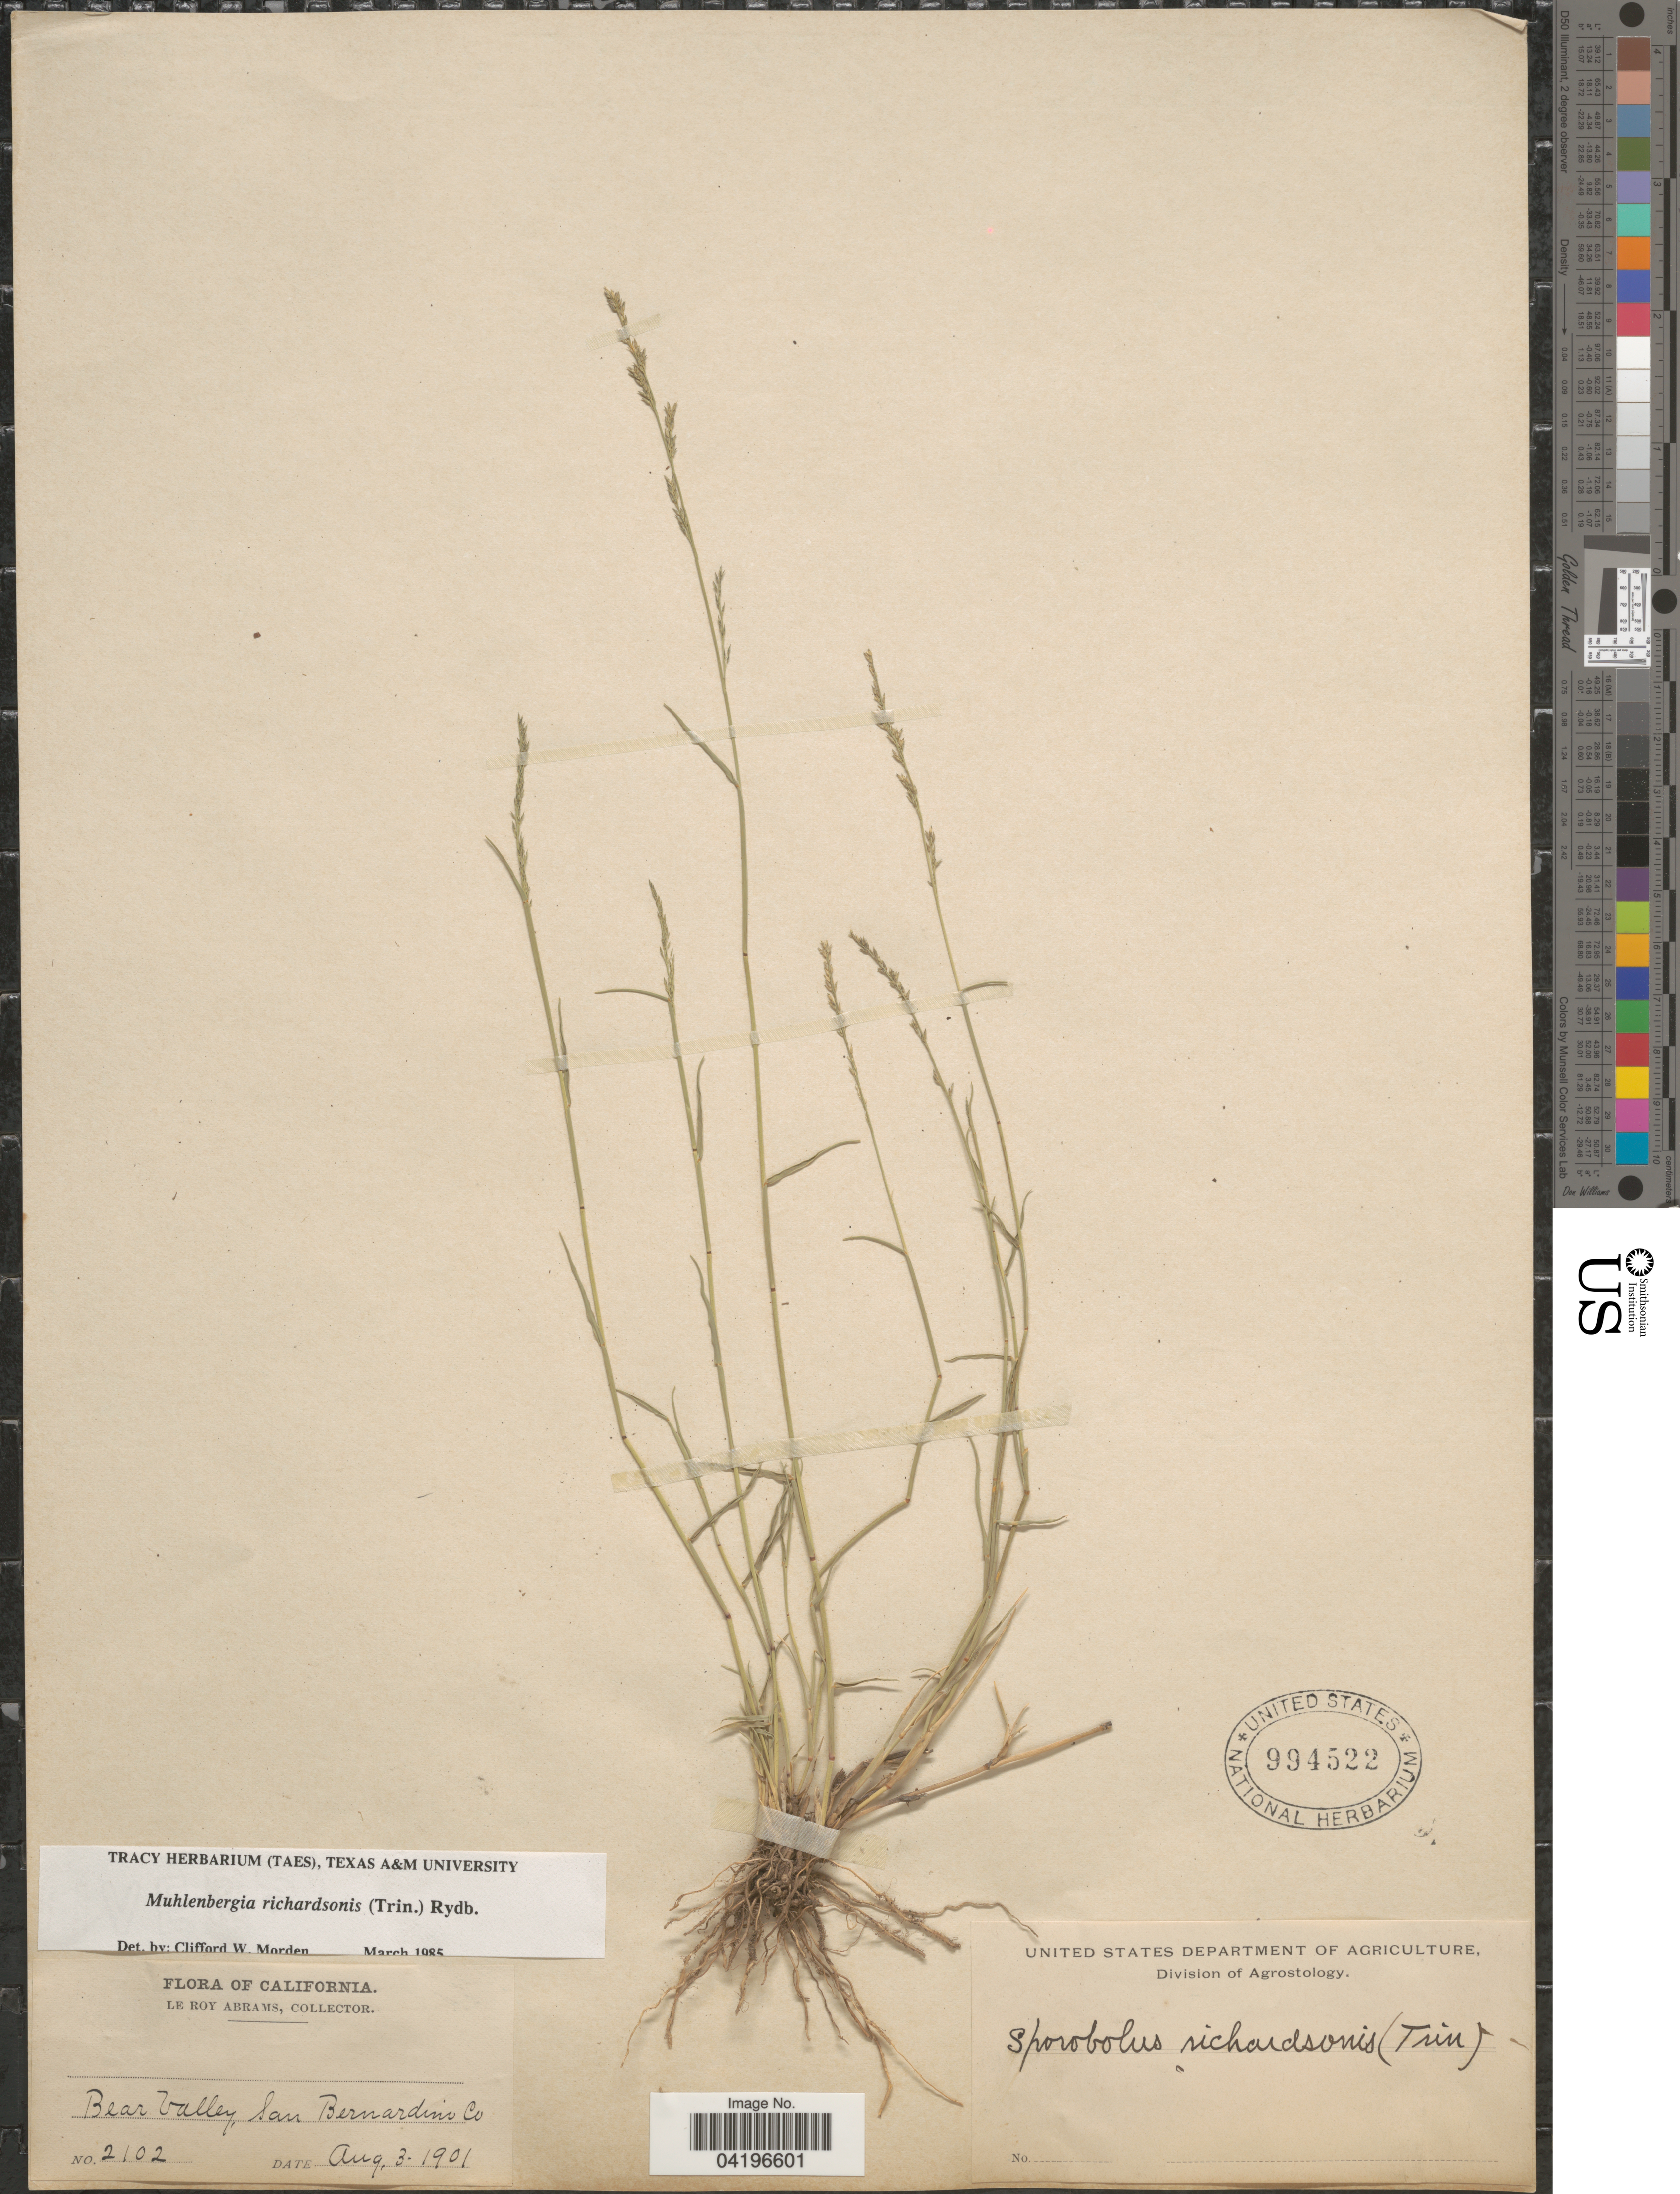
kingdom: Plantae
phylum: Tracheophyta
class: Liliopsida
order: Poales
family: Poaceae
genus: Muhlenbergia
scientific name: Muhlenbergia richardsonis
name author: (Trin.) Rydb.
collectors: L. Abrams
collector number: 2102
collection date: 1901-08-03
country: United States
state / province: California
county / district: San Bernardino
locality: Bear Valley, San Bernardino Co.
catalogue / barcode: US 994522